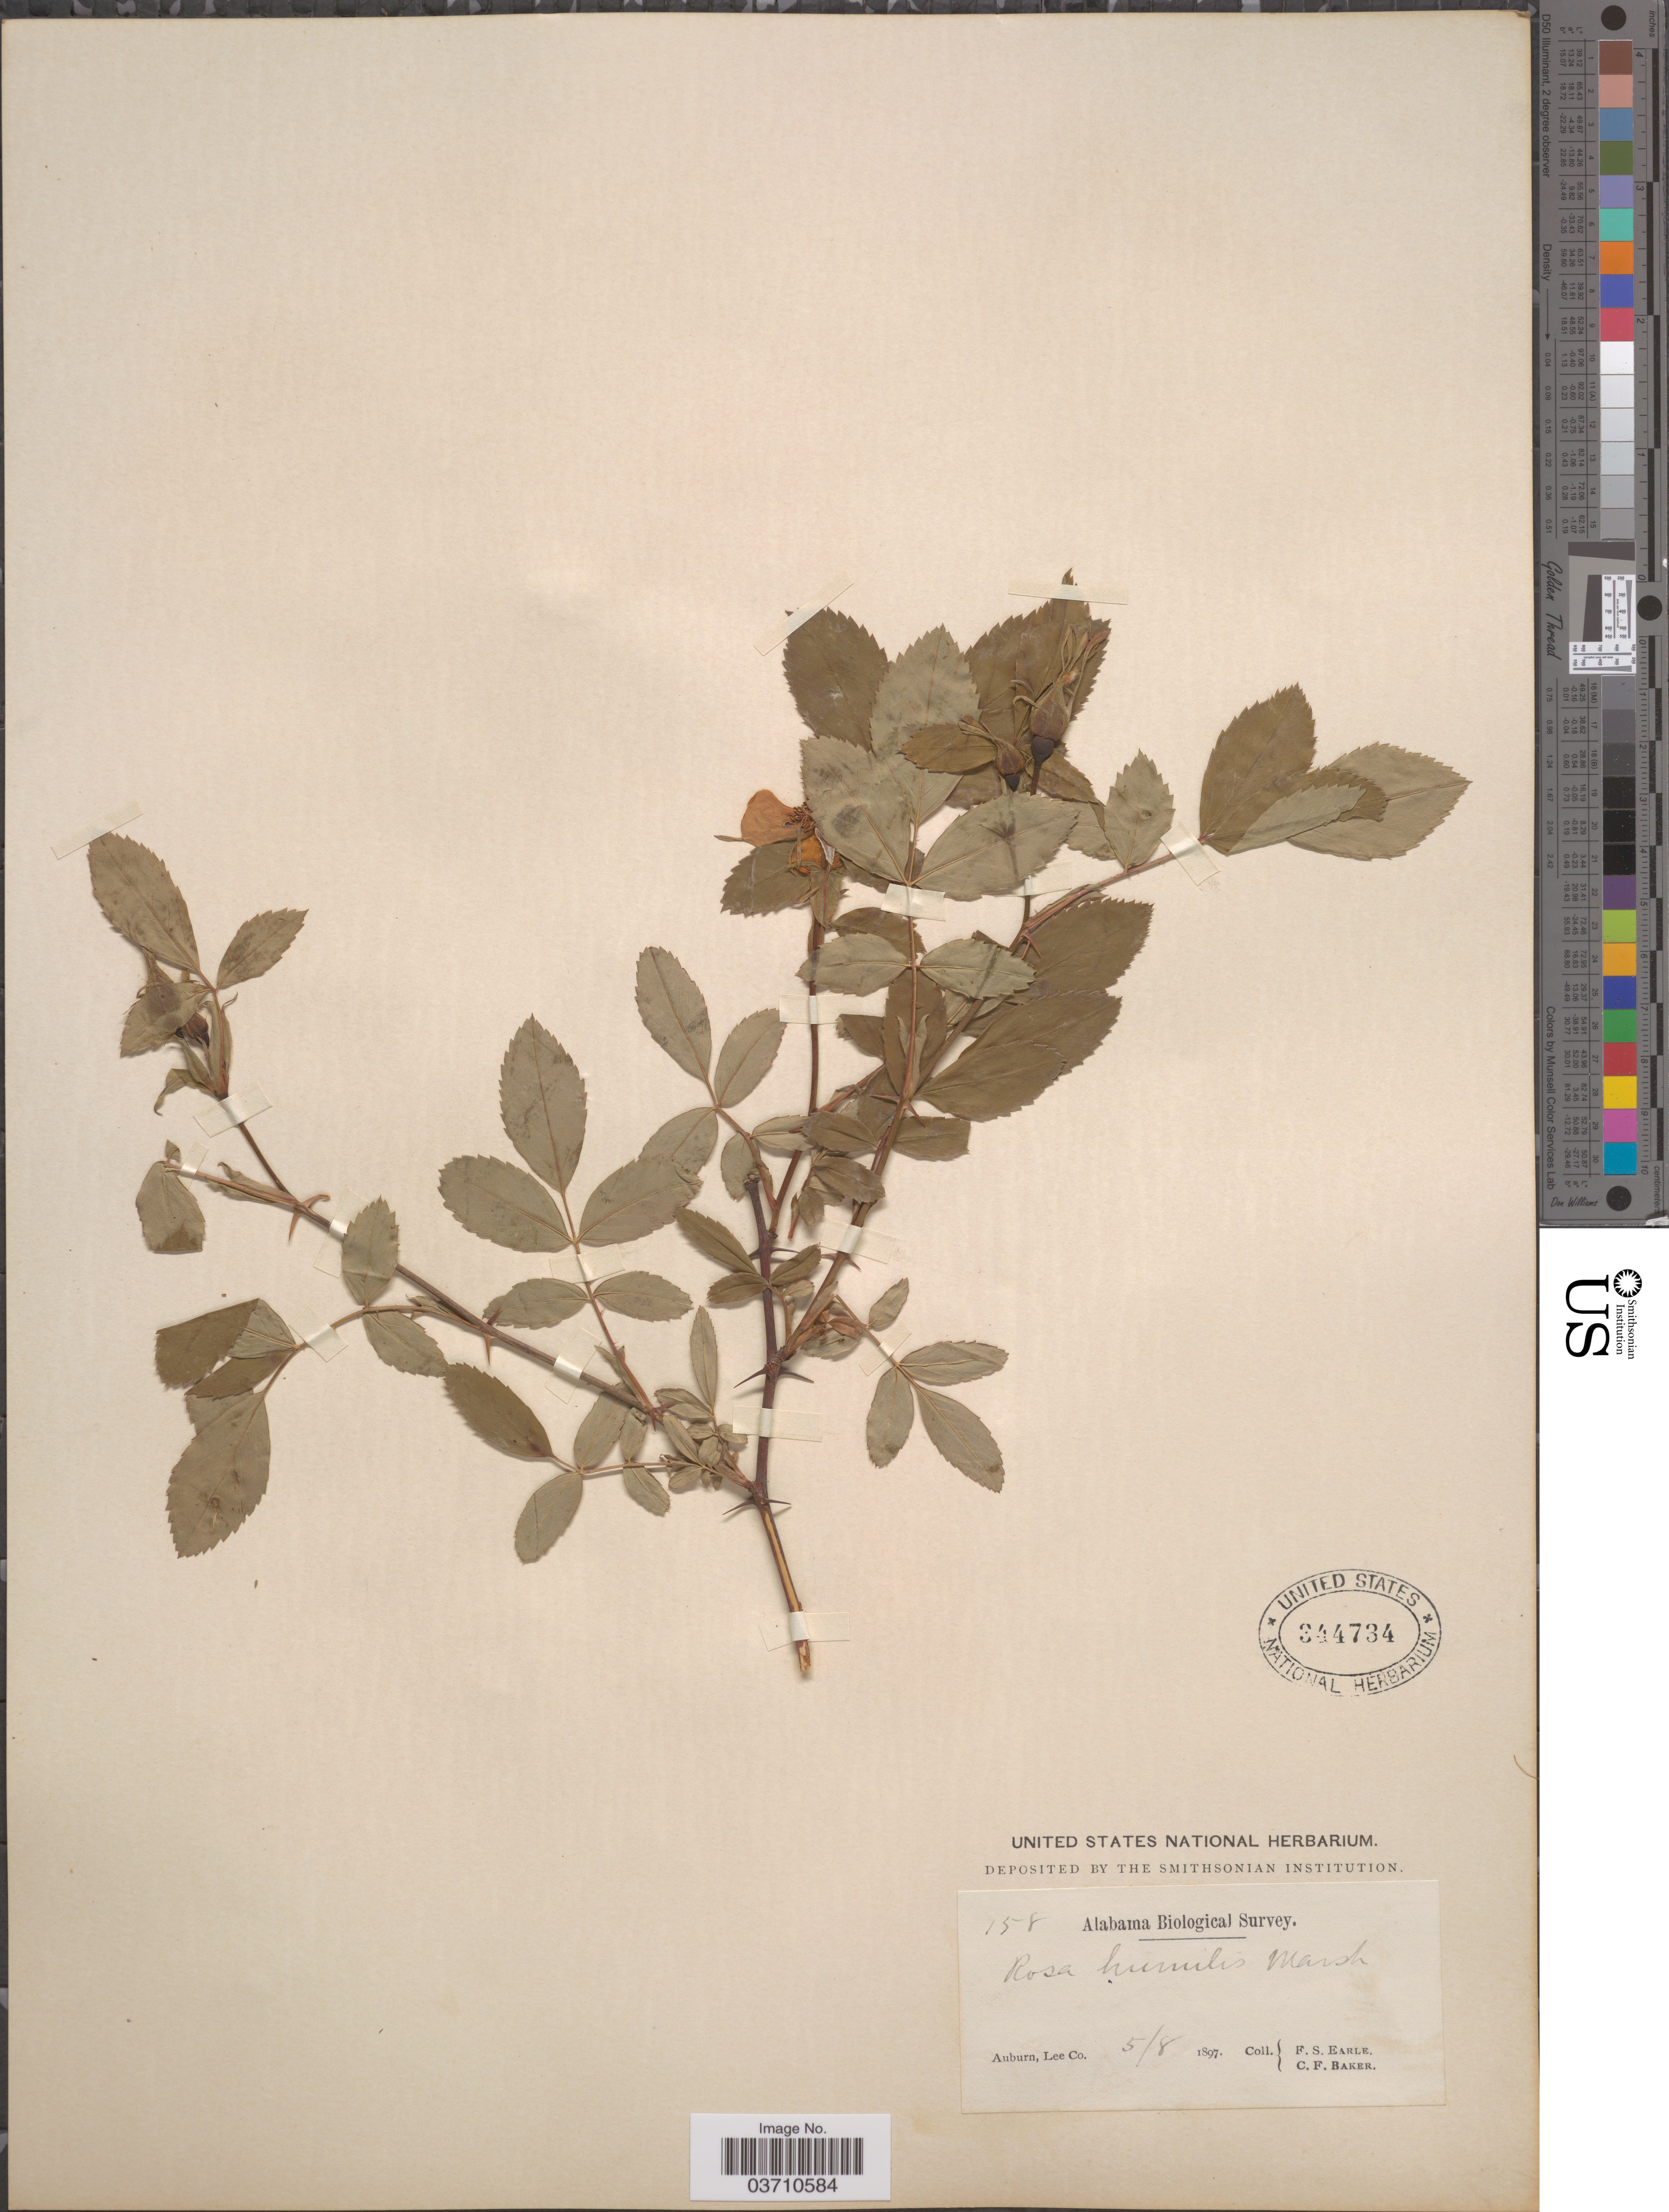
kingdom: Plantae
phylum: Tracheophyta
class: Magnoliopsida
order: Rosales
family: Rosaceae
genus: Rosa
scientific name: Rosa humilis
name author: Marshall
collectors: F. S. Earle & C. F. Baker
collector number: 158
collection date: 1897-05-08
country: United States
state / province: Alabama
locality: Auburn, Lee Co.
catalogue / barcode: US 344734